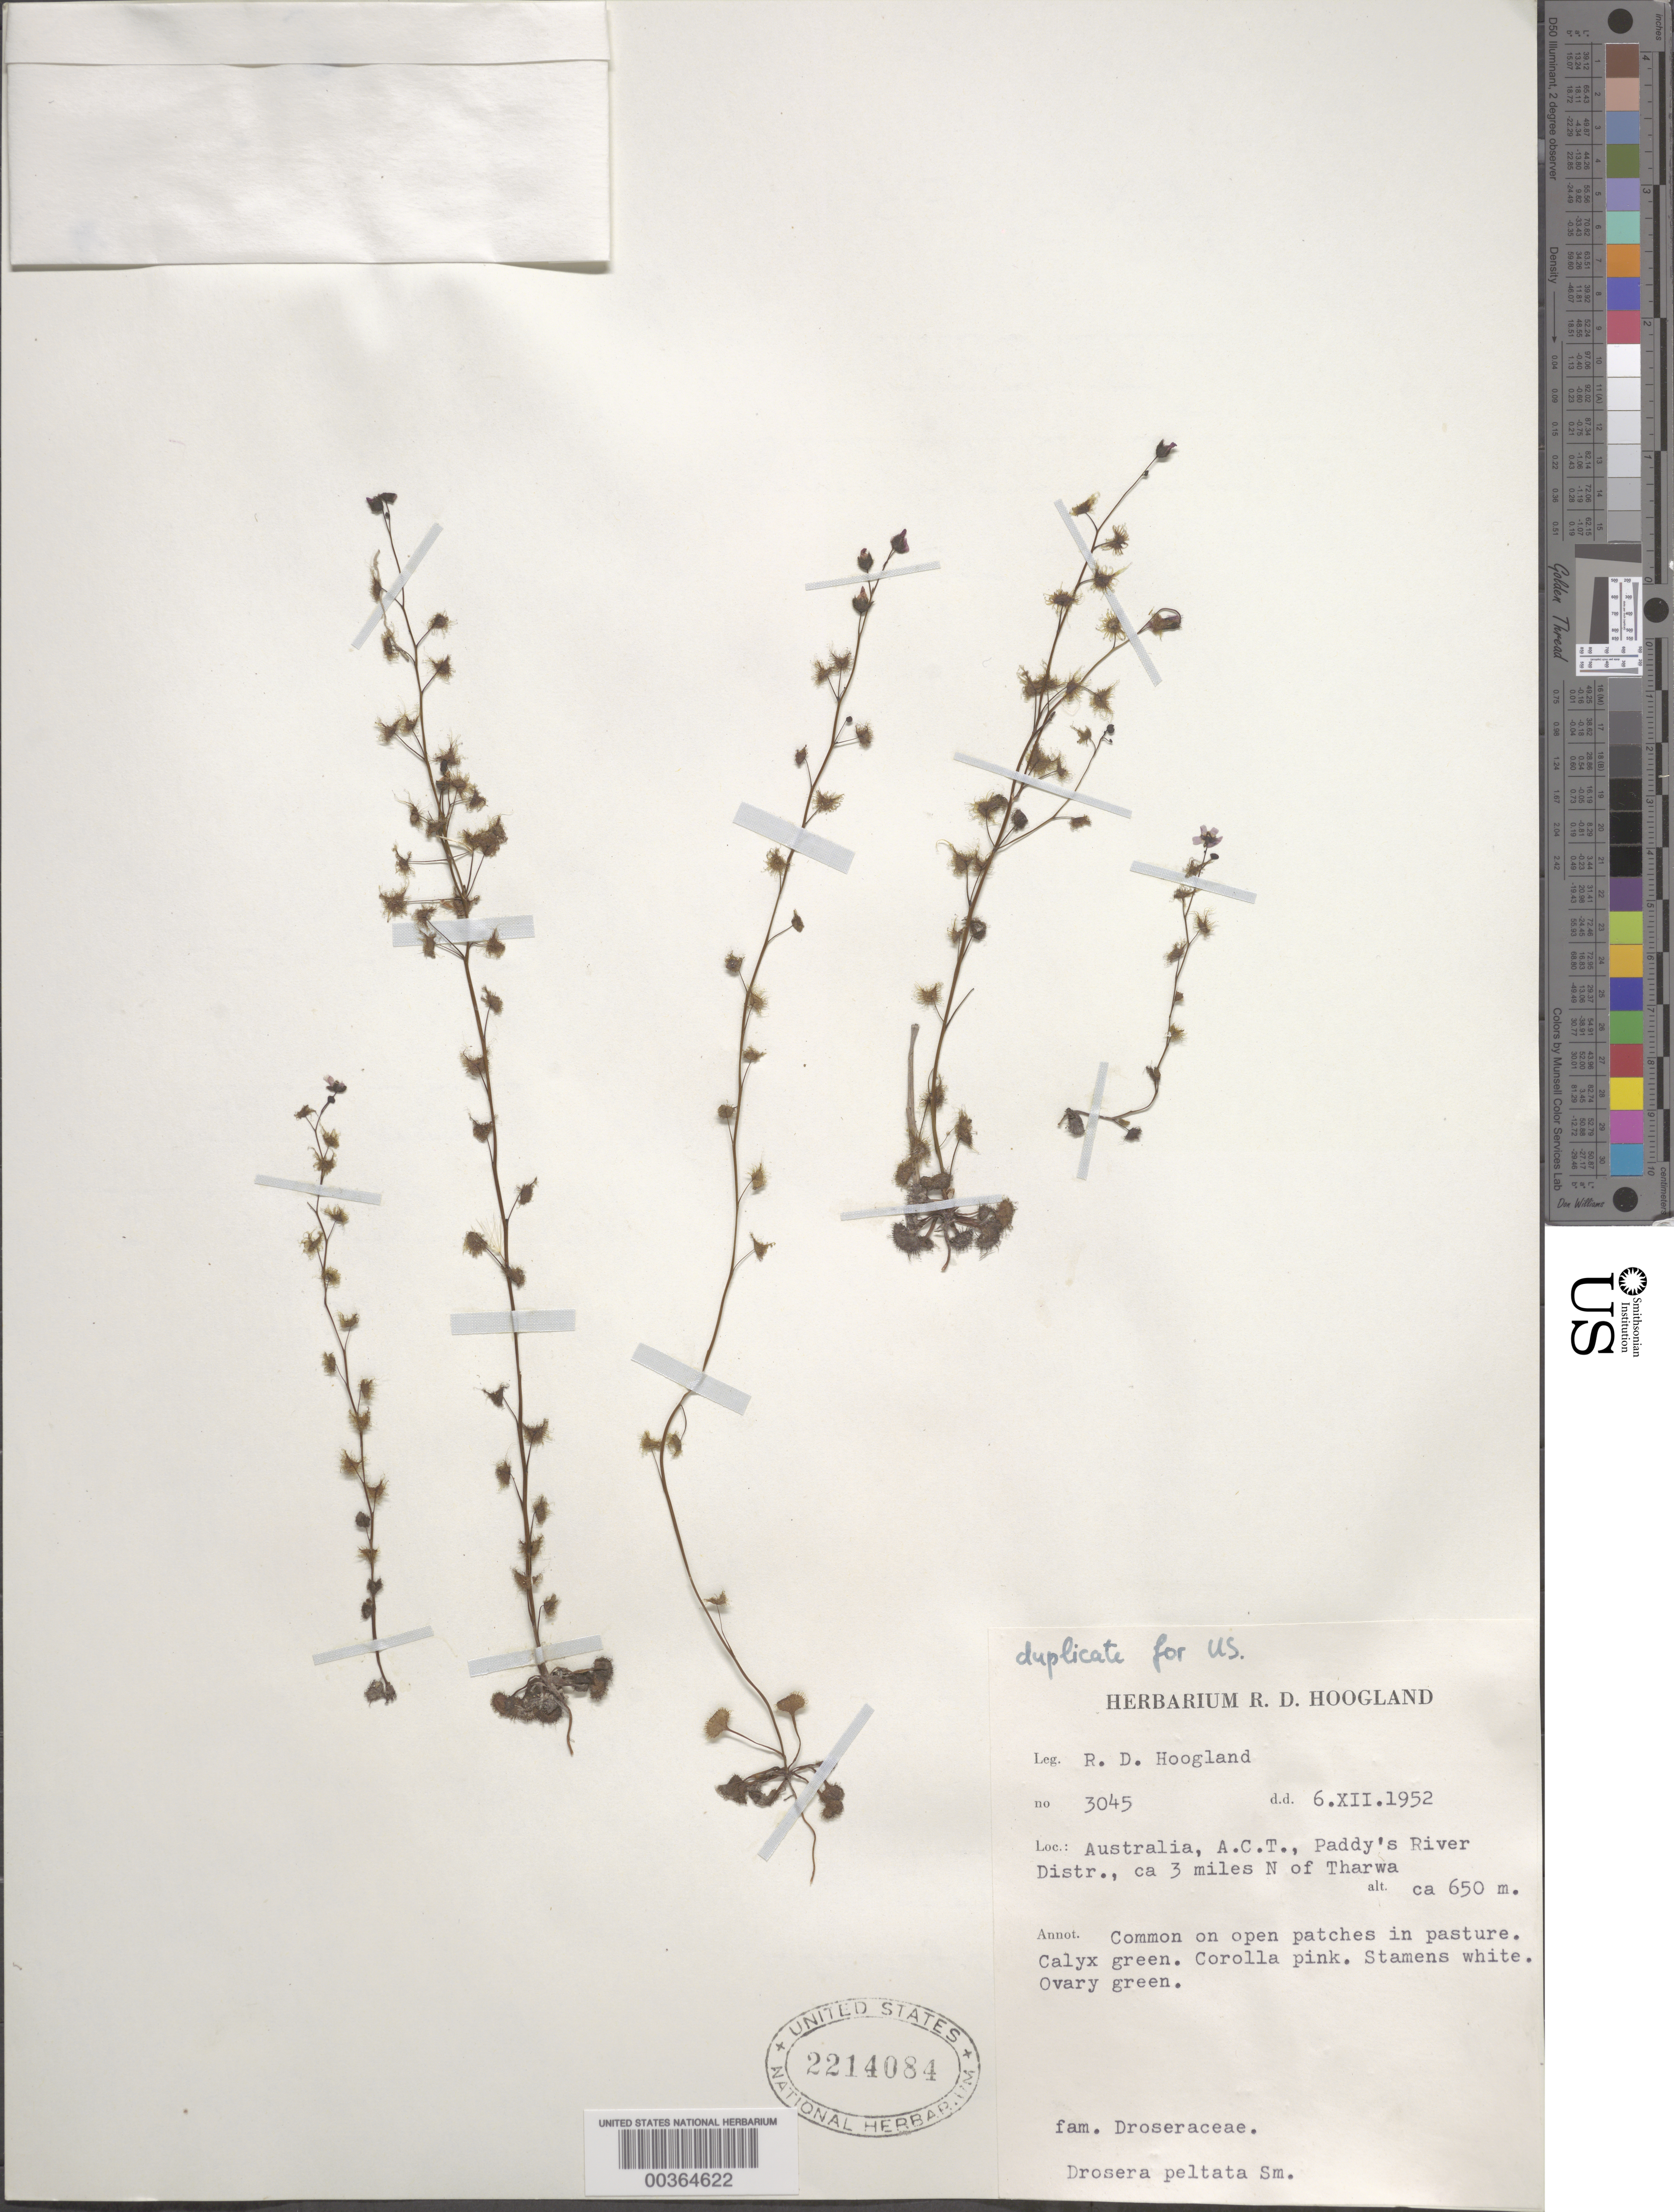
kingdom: Plantae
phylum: Tracheophyta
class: Magnoliopsida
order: Caryophyllales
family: Droseraceae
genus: Drosera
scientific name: Drosera peltata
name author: Sm. ex Willd.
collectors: R. D. Hoogland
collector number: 3045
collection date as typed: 06 Dec 1952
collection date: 1952-12-06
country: Australia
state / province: Australian Capital Territory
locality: Paddy's river district, n of tharwa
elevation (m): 650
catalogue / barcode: US 2214084